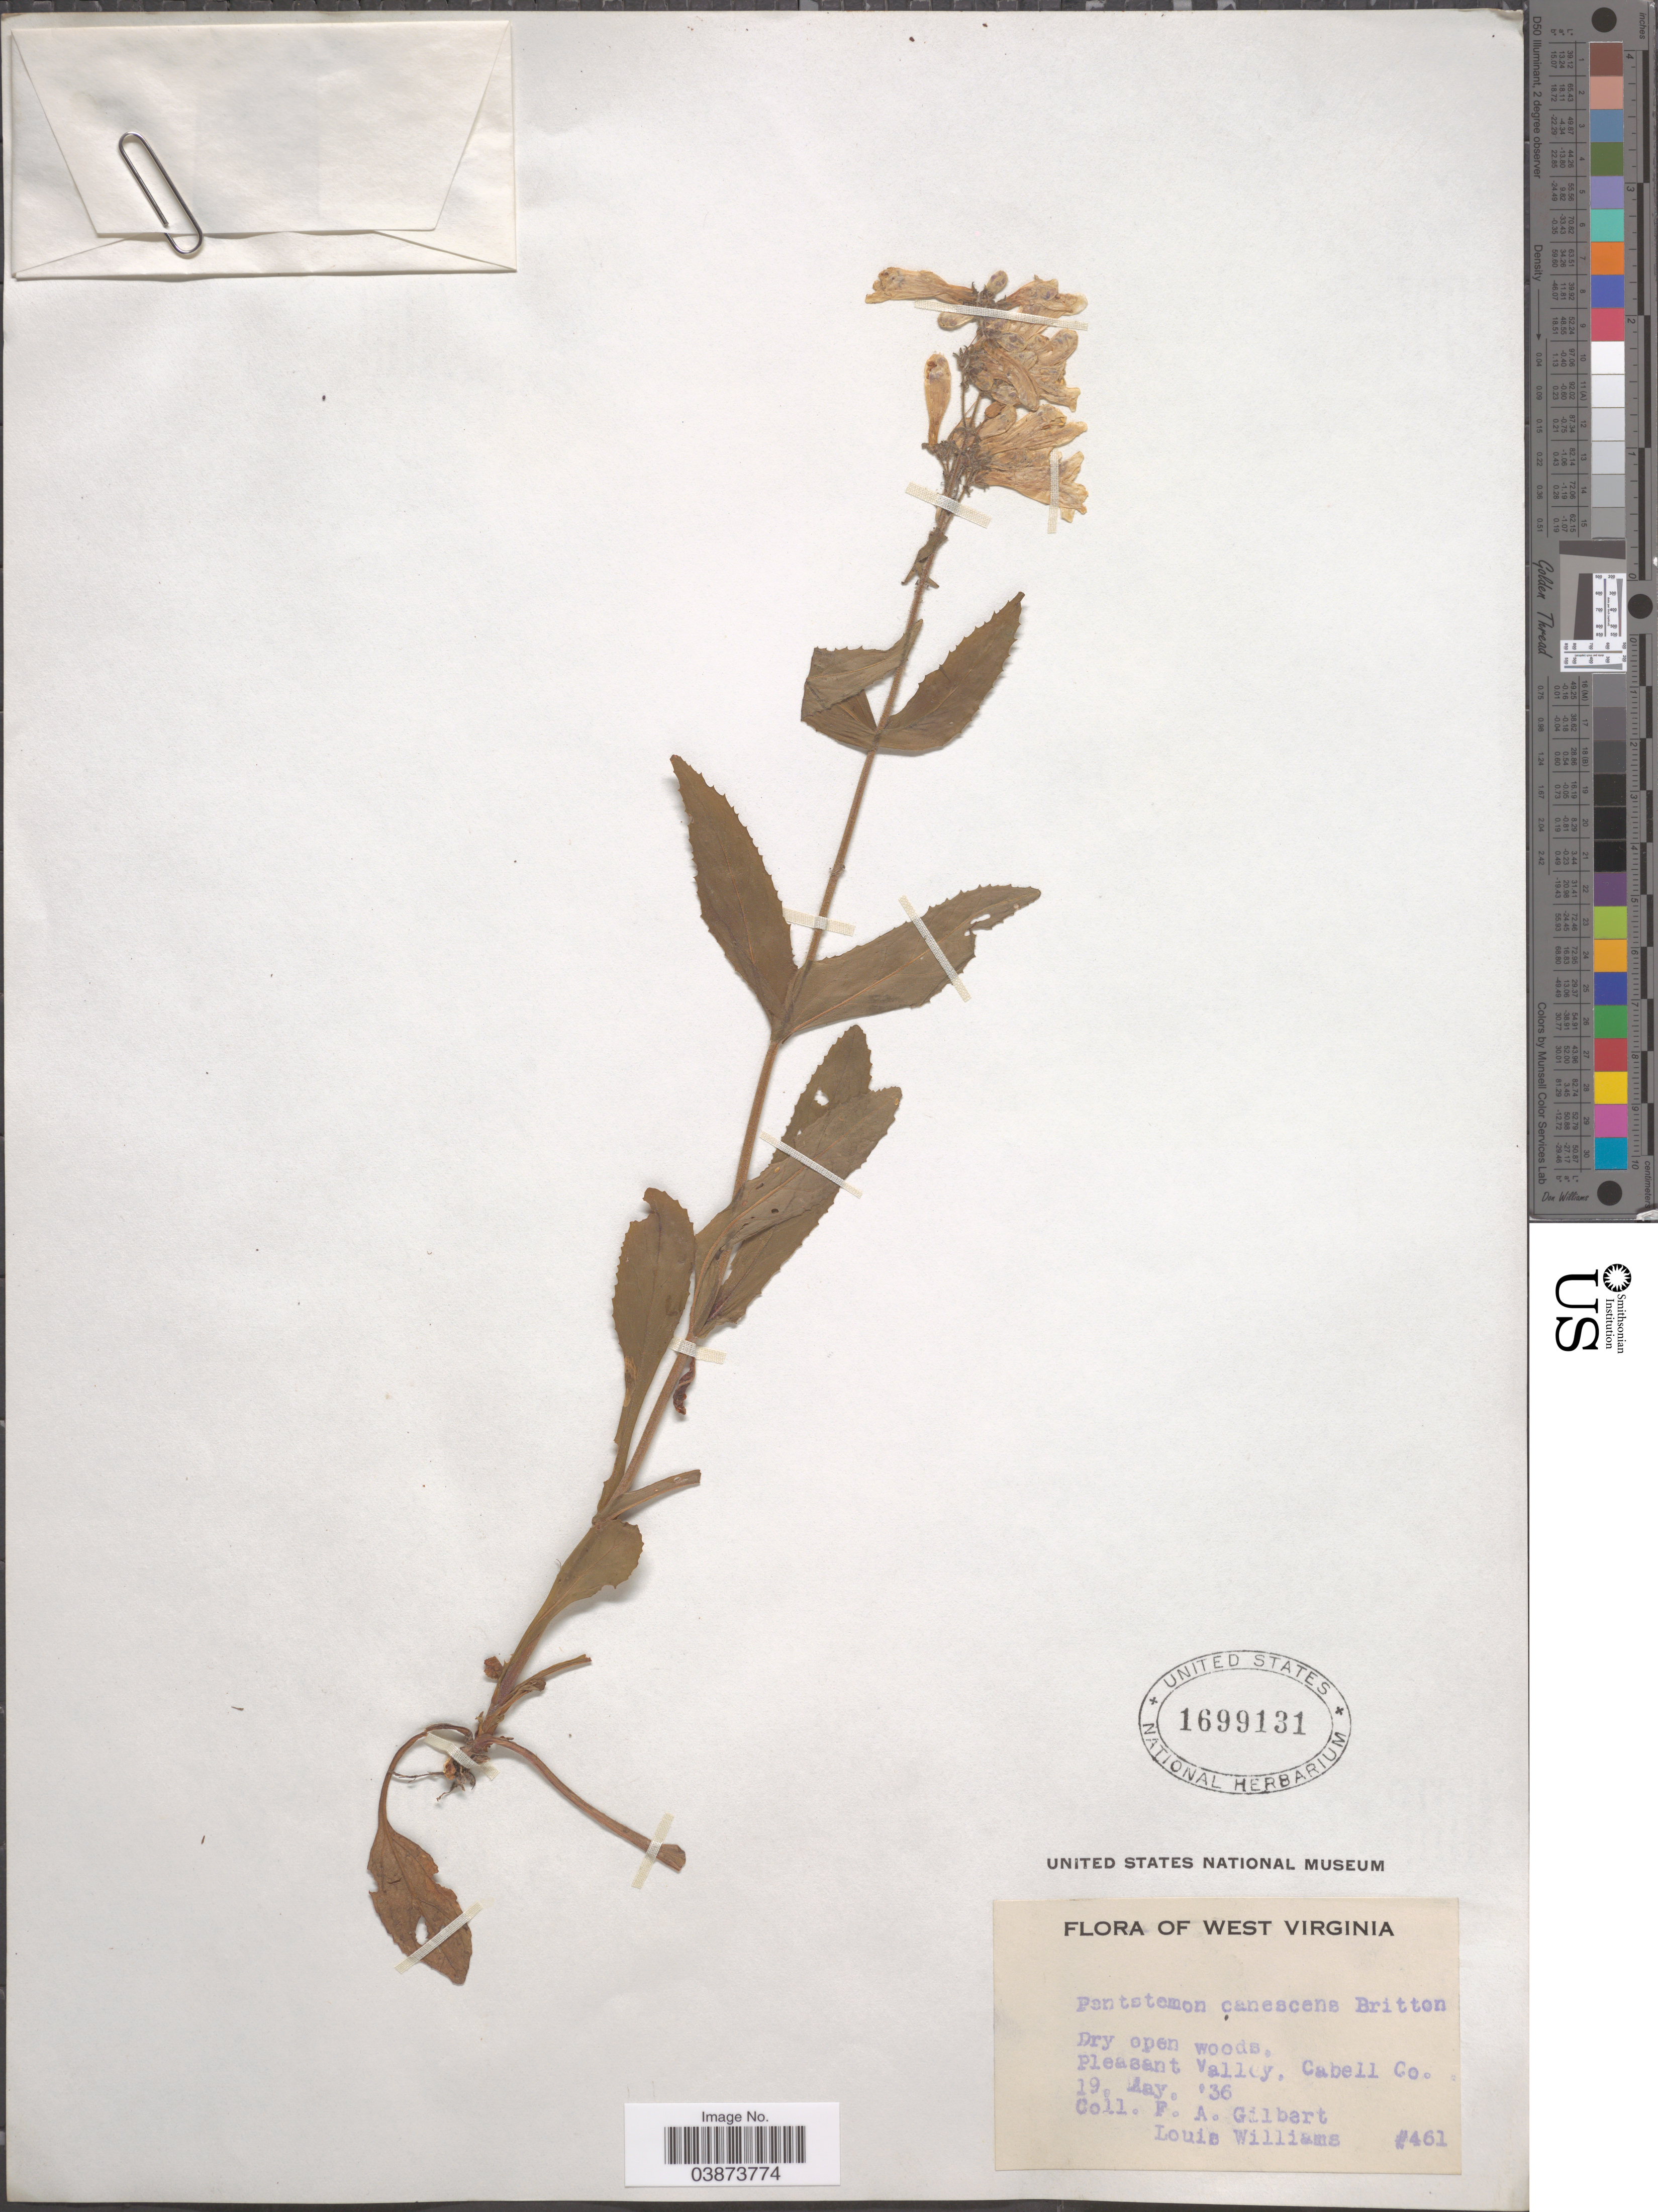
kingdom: Plantae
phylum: Tracheophyta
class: Magnoliopsida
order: Lamiales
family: Plantaginaceae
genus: Penstemon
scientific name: Penstemon canescens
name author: L.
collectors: F. A. Gilbert & L. Williams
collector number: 461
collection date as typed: Transcribed d/m/y: 19/5/36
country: United States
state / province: West Virginia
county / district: Cabell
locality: Pleasant Valley, Cabell Co.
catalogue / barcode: US 1699131